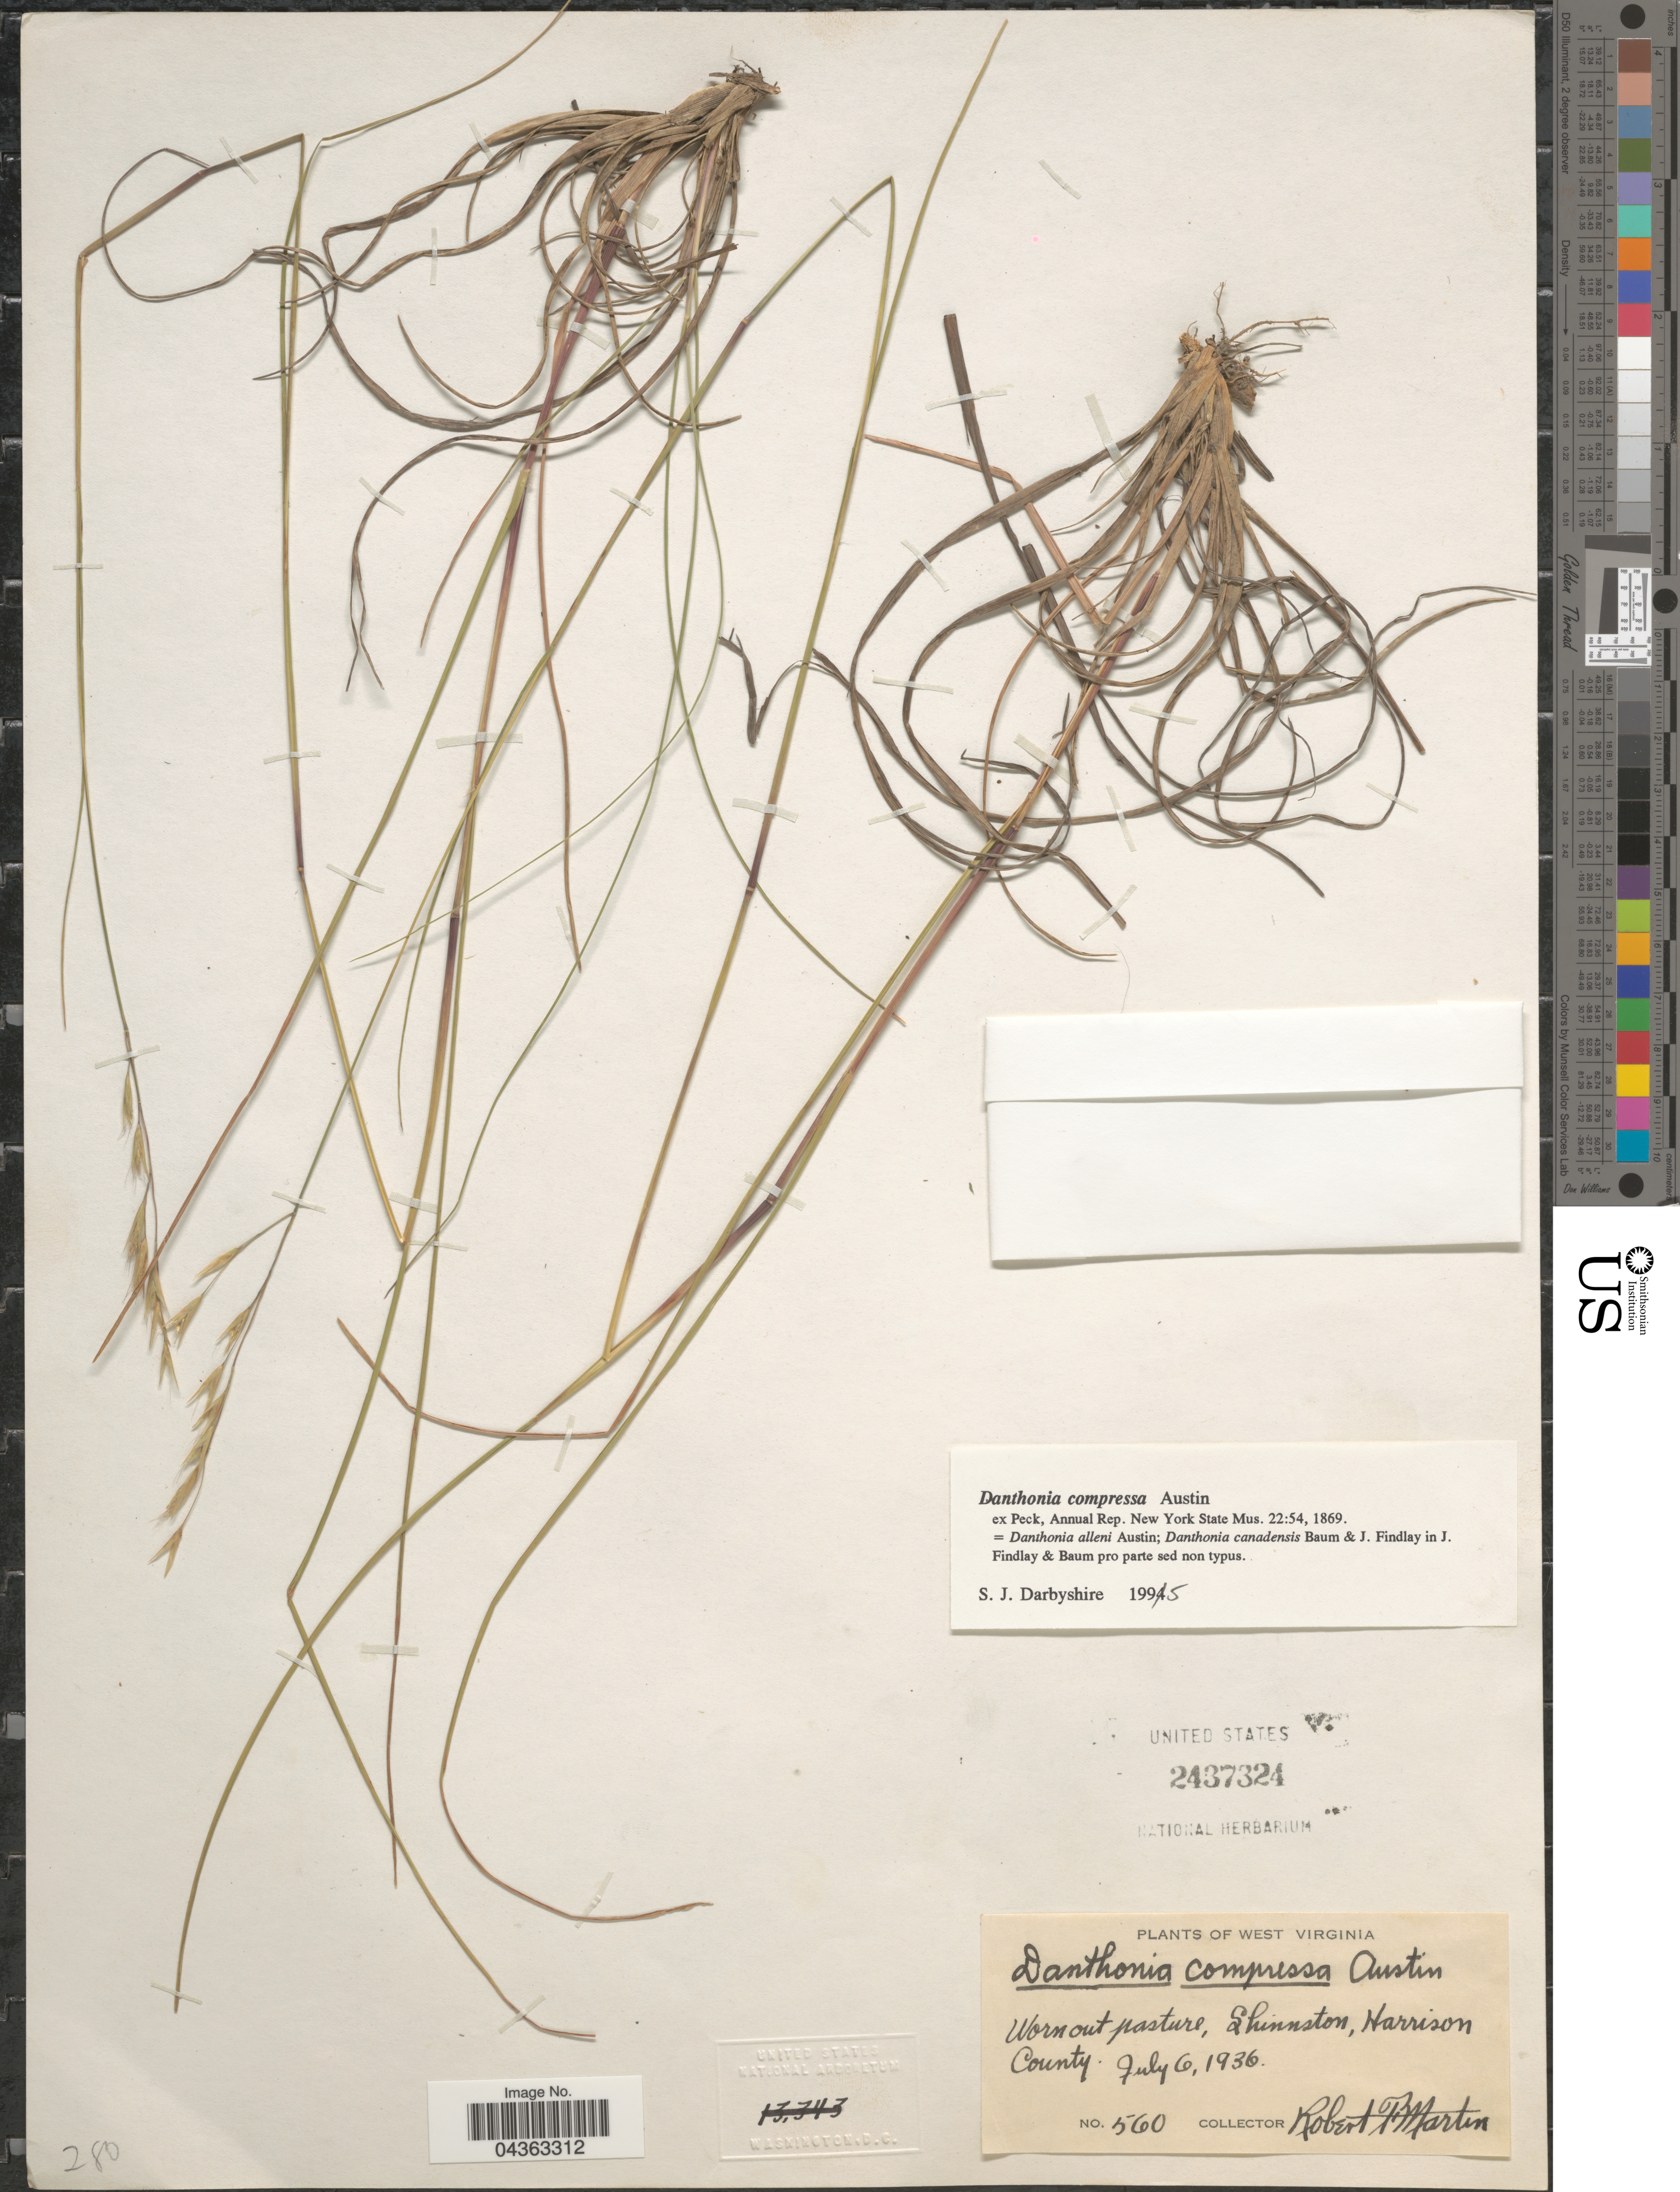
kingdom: Plantae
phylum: Tracheophyta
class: Liliopsida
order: Poales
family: Poaceae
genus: Danthonia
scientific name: Danthonia compressa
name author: Austin in F. Peck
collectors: R. F. Martin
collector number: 560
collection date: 1936-07-06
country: United States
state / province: West Virginia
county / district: Harrison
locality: Wornout pasture, Shinnston, Harrison County.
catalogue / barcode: US 2437324